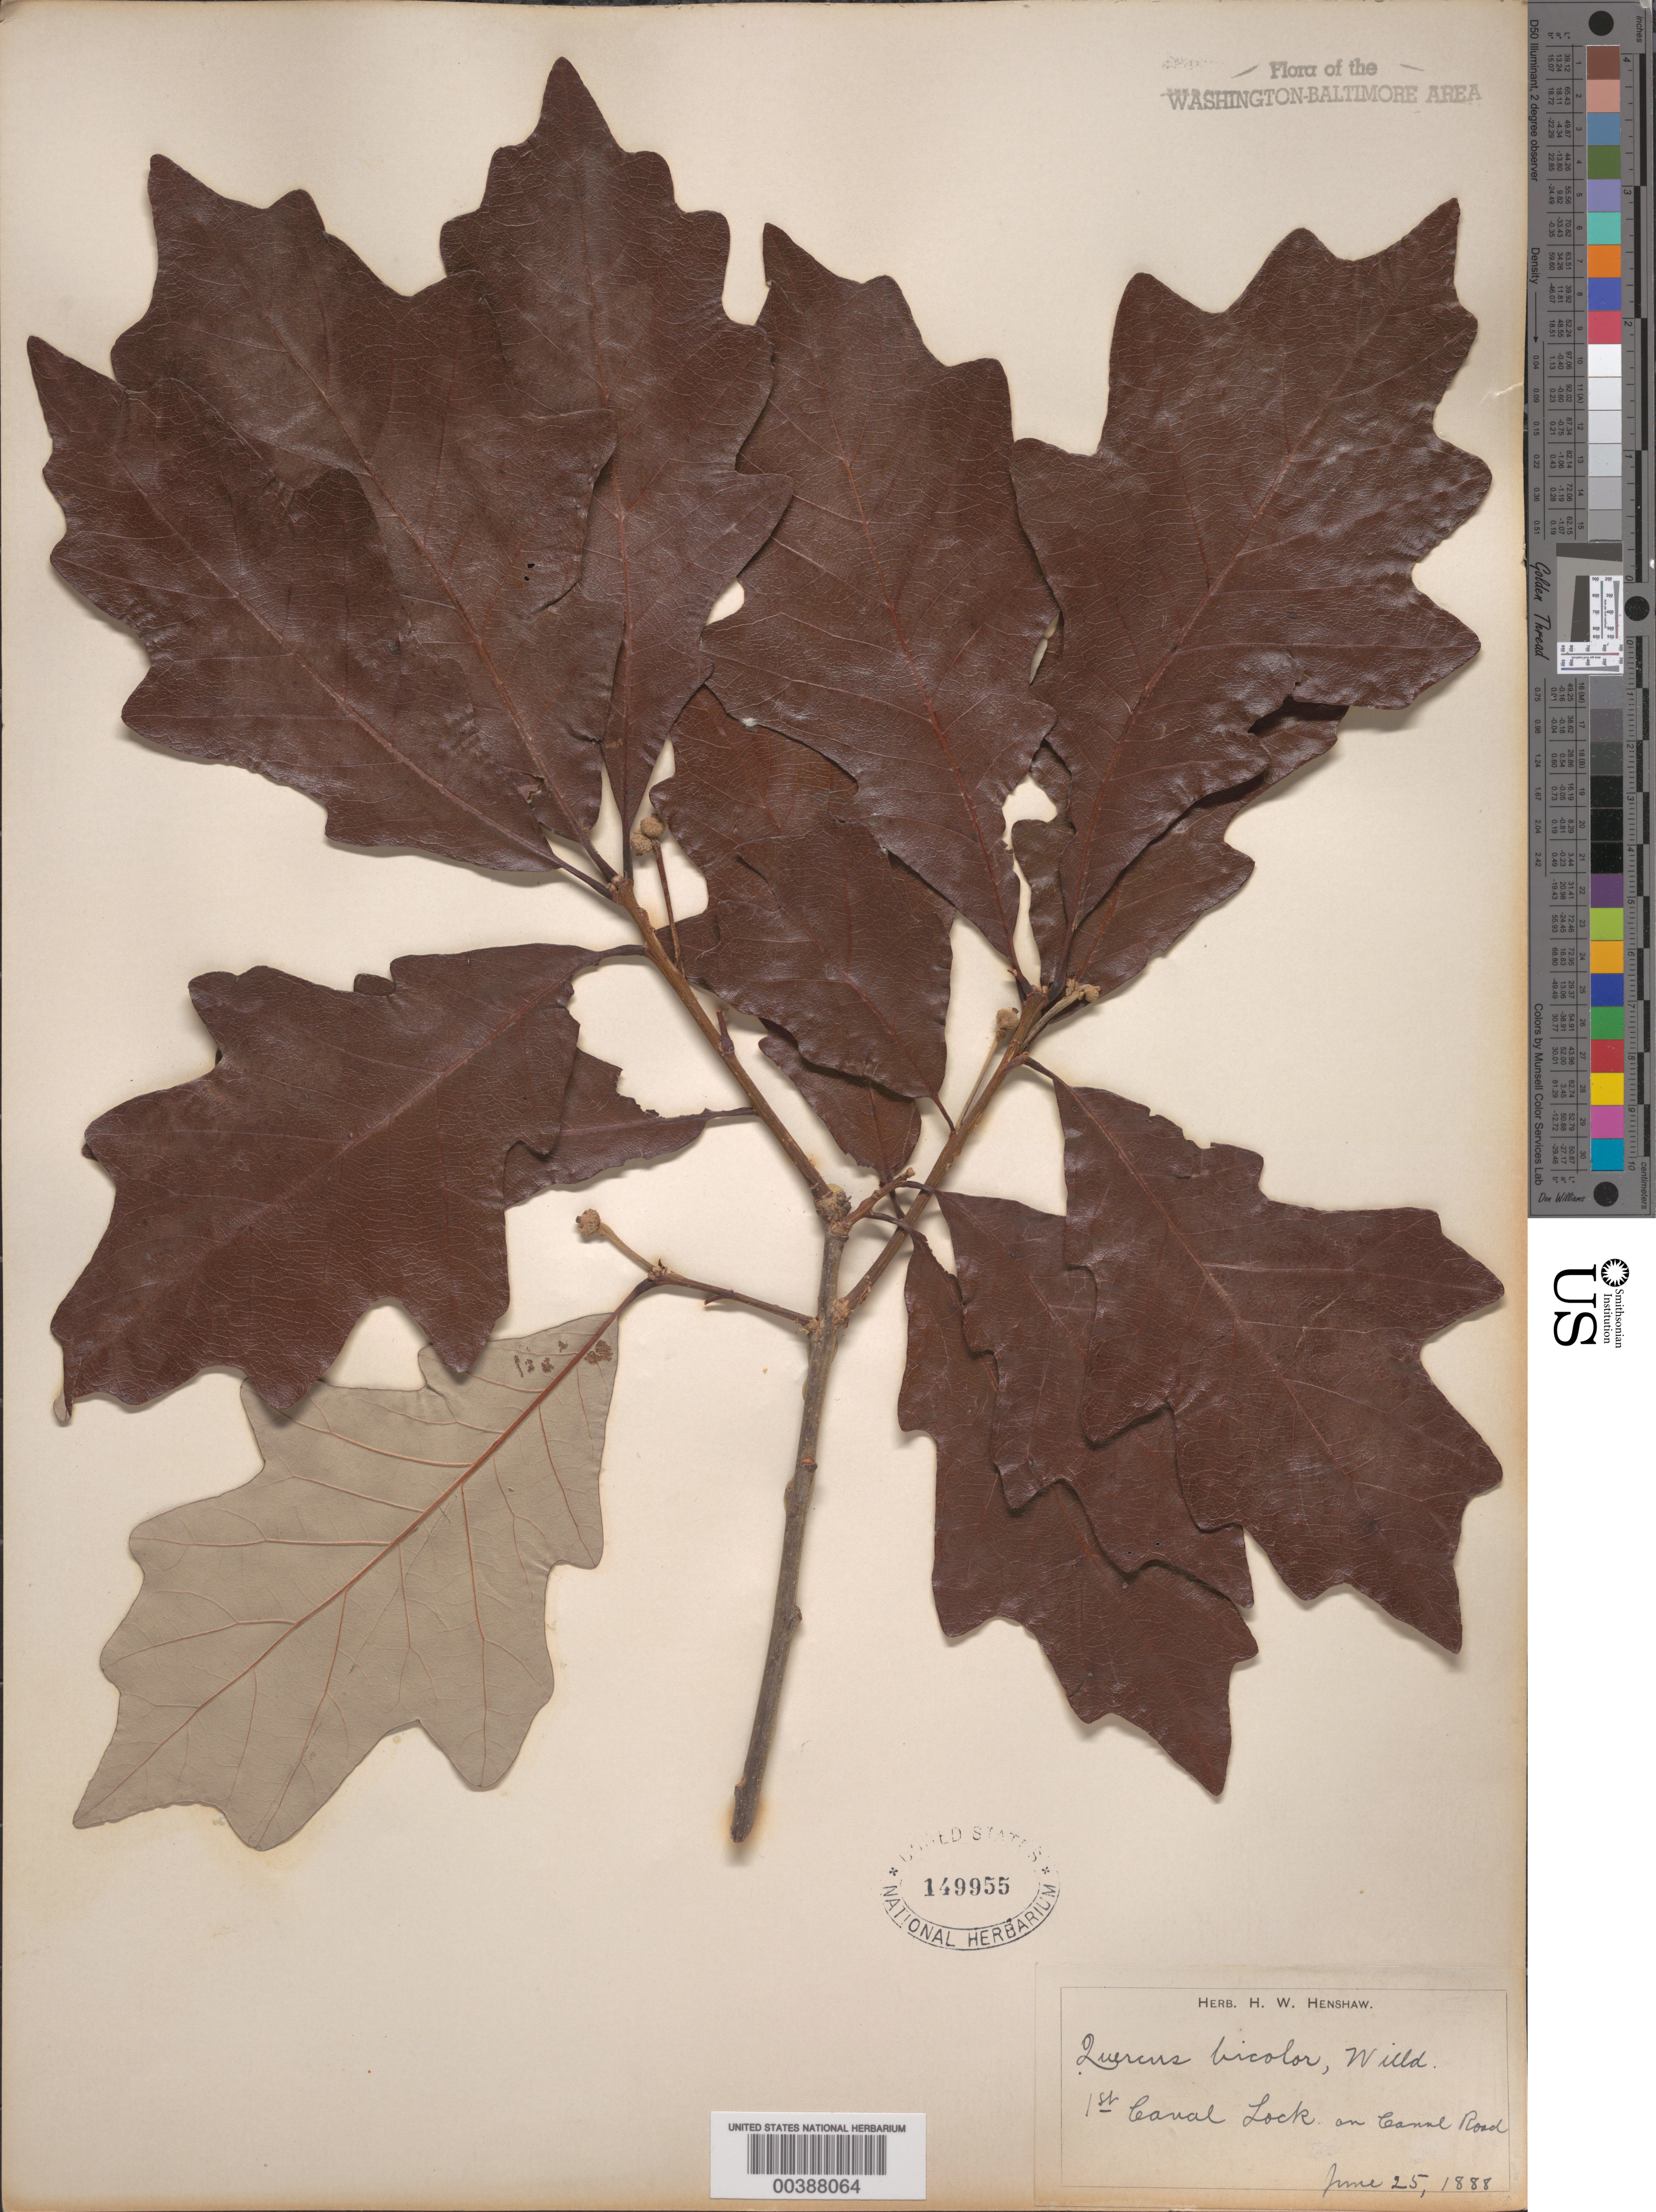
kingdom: Plantae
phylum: Tracheophyta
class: Magnoliopsida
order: Fagales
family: Fagaceae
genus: Quercus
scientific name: Quercus bicolor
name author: Willd.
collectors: H. Henshaw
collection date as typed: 25 Jun 1888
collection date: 1888-06-25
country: United States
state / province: District of Columbia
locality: First Canal Lock C. and O. Canal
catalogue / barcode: US 149955